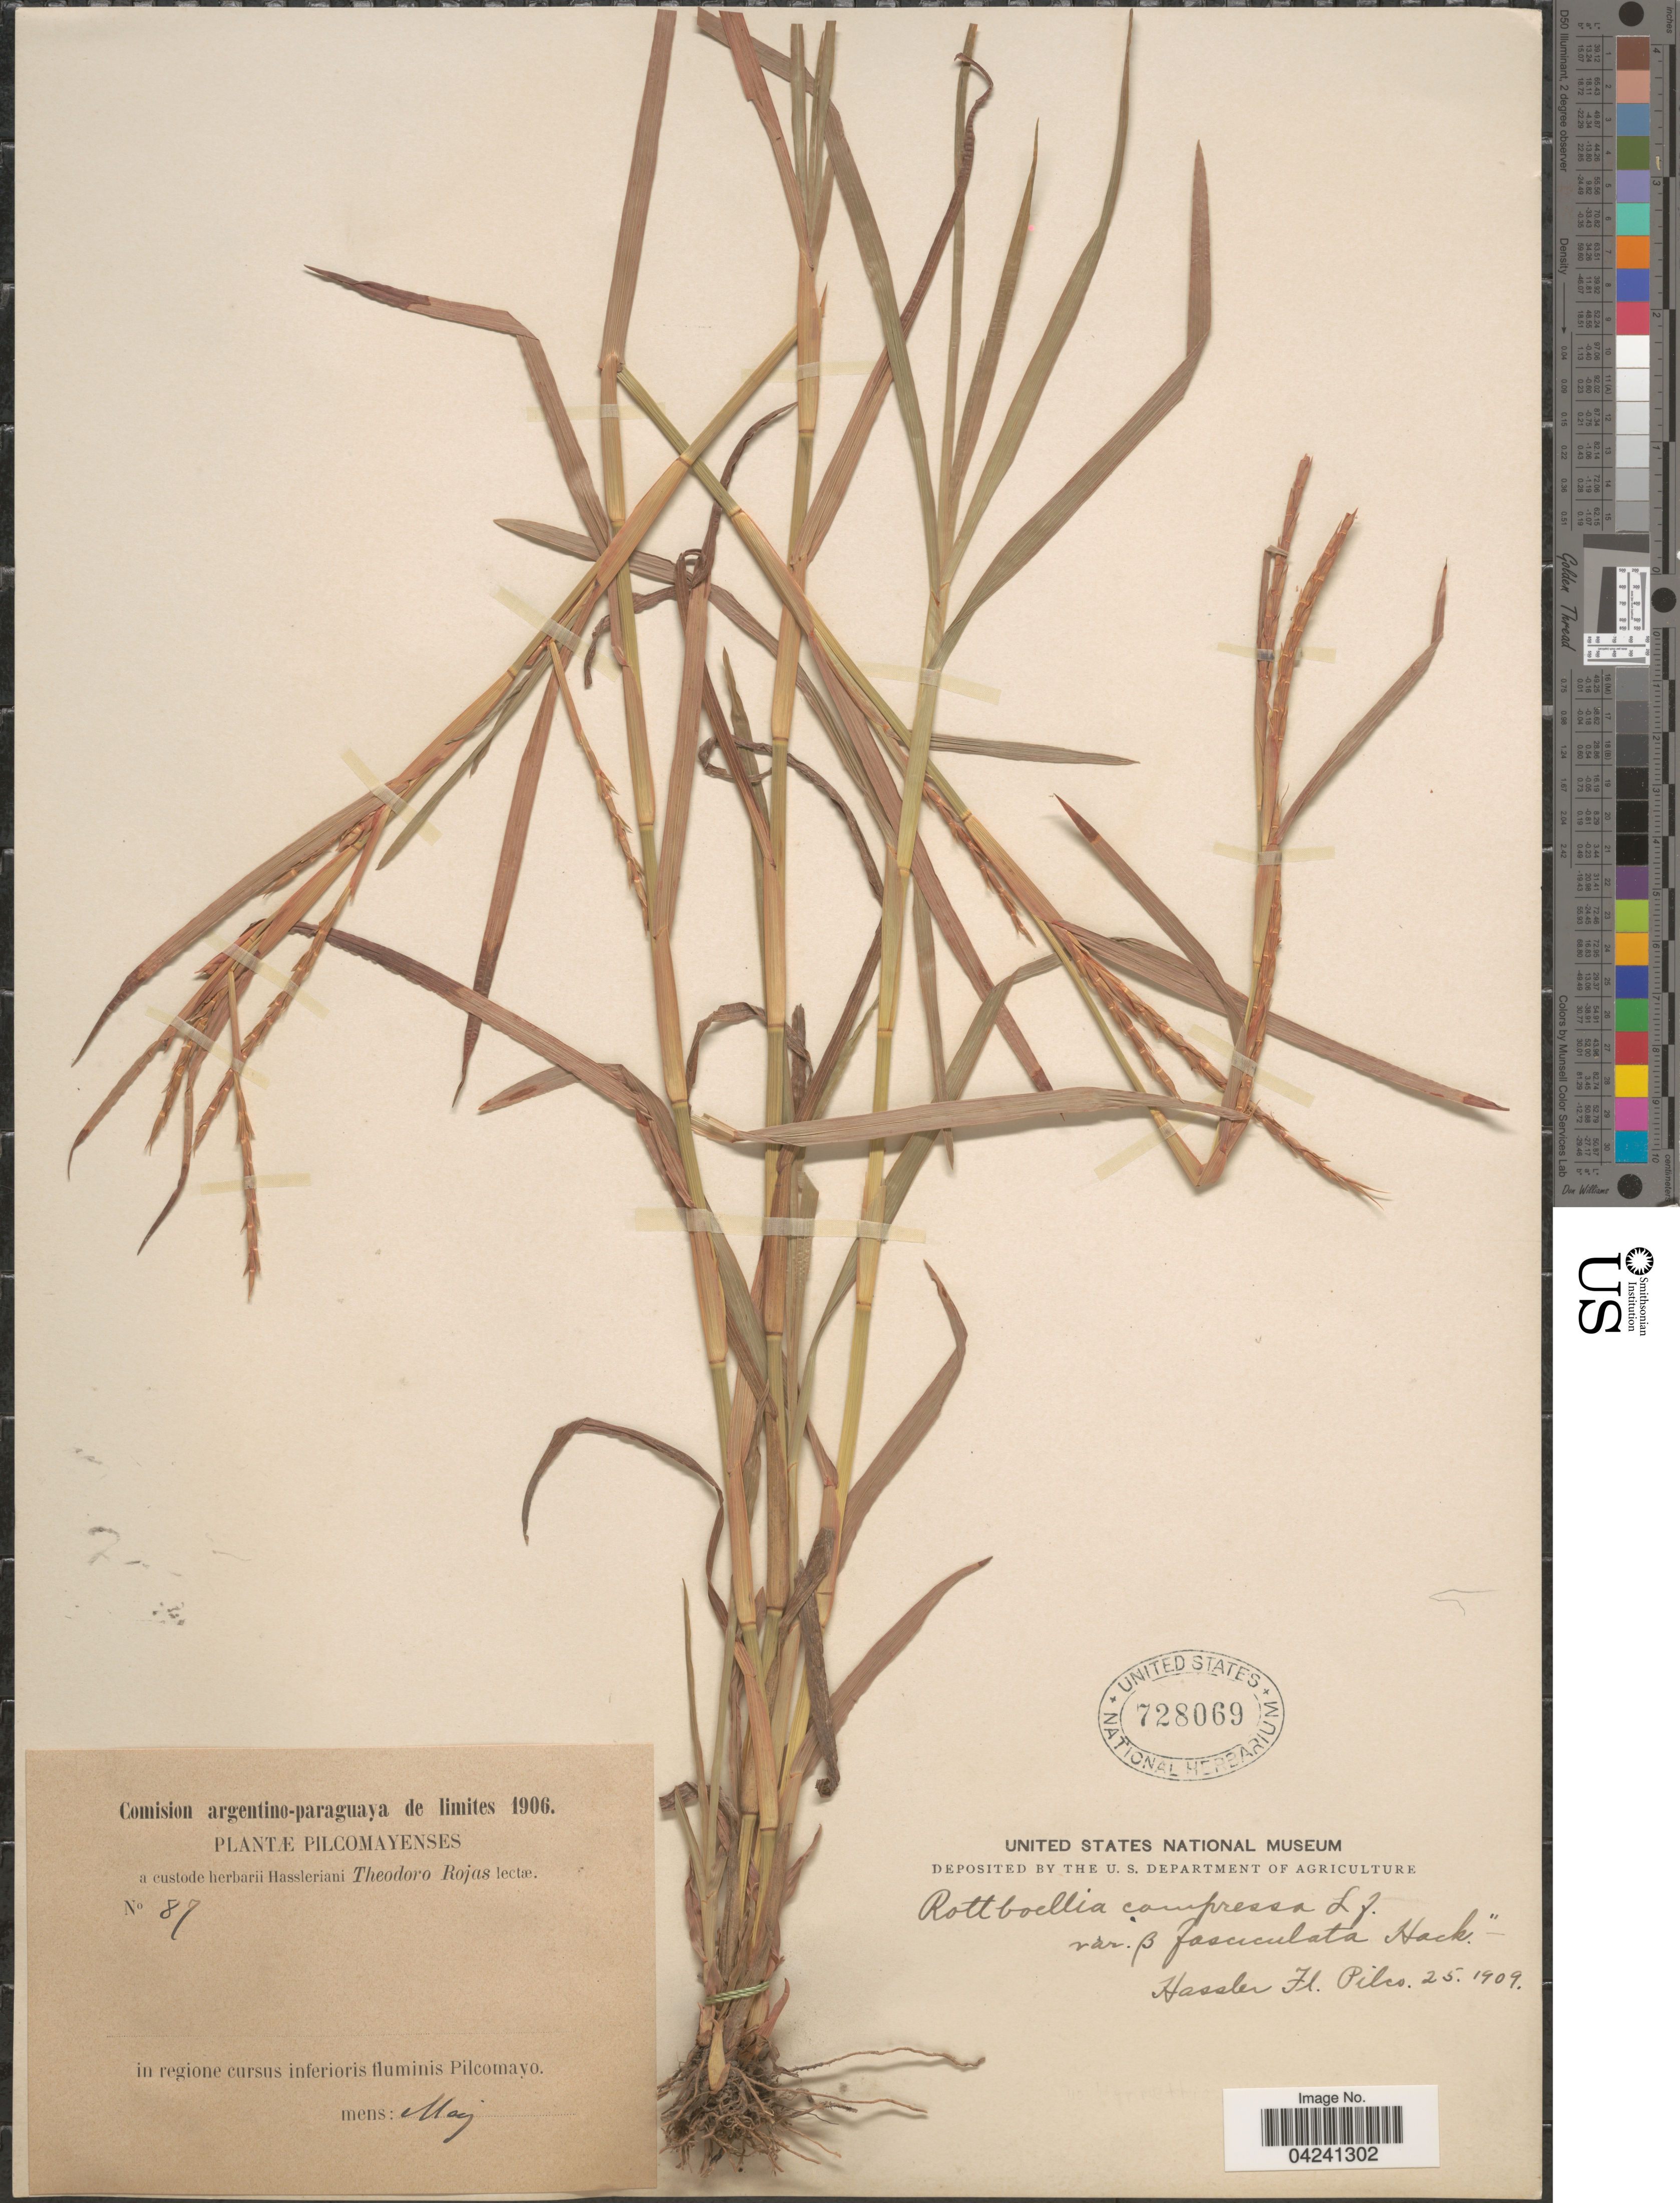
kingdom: Plantae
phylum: Tracheophyta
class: Liliopsida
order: Poales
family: Poaceae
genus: Hemarthria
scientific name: Hemarthria altissima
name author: (Poir.) Stapf & C. E. Hubb.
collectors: T. Rojas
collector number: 87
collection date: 1906-05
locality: Pilcomayenses. In regione cursus inferioris fluminis Pilcomayo.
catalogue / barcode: US 728069